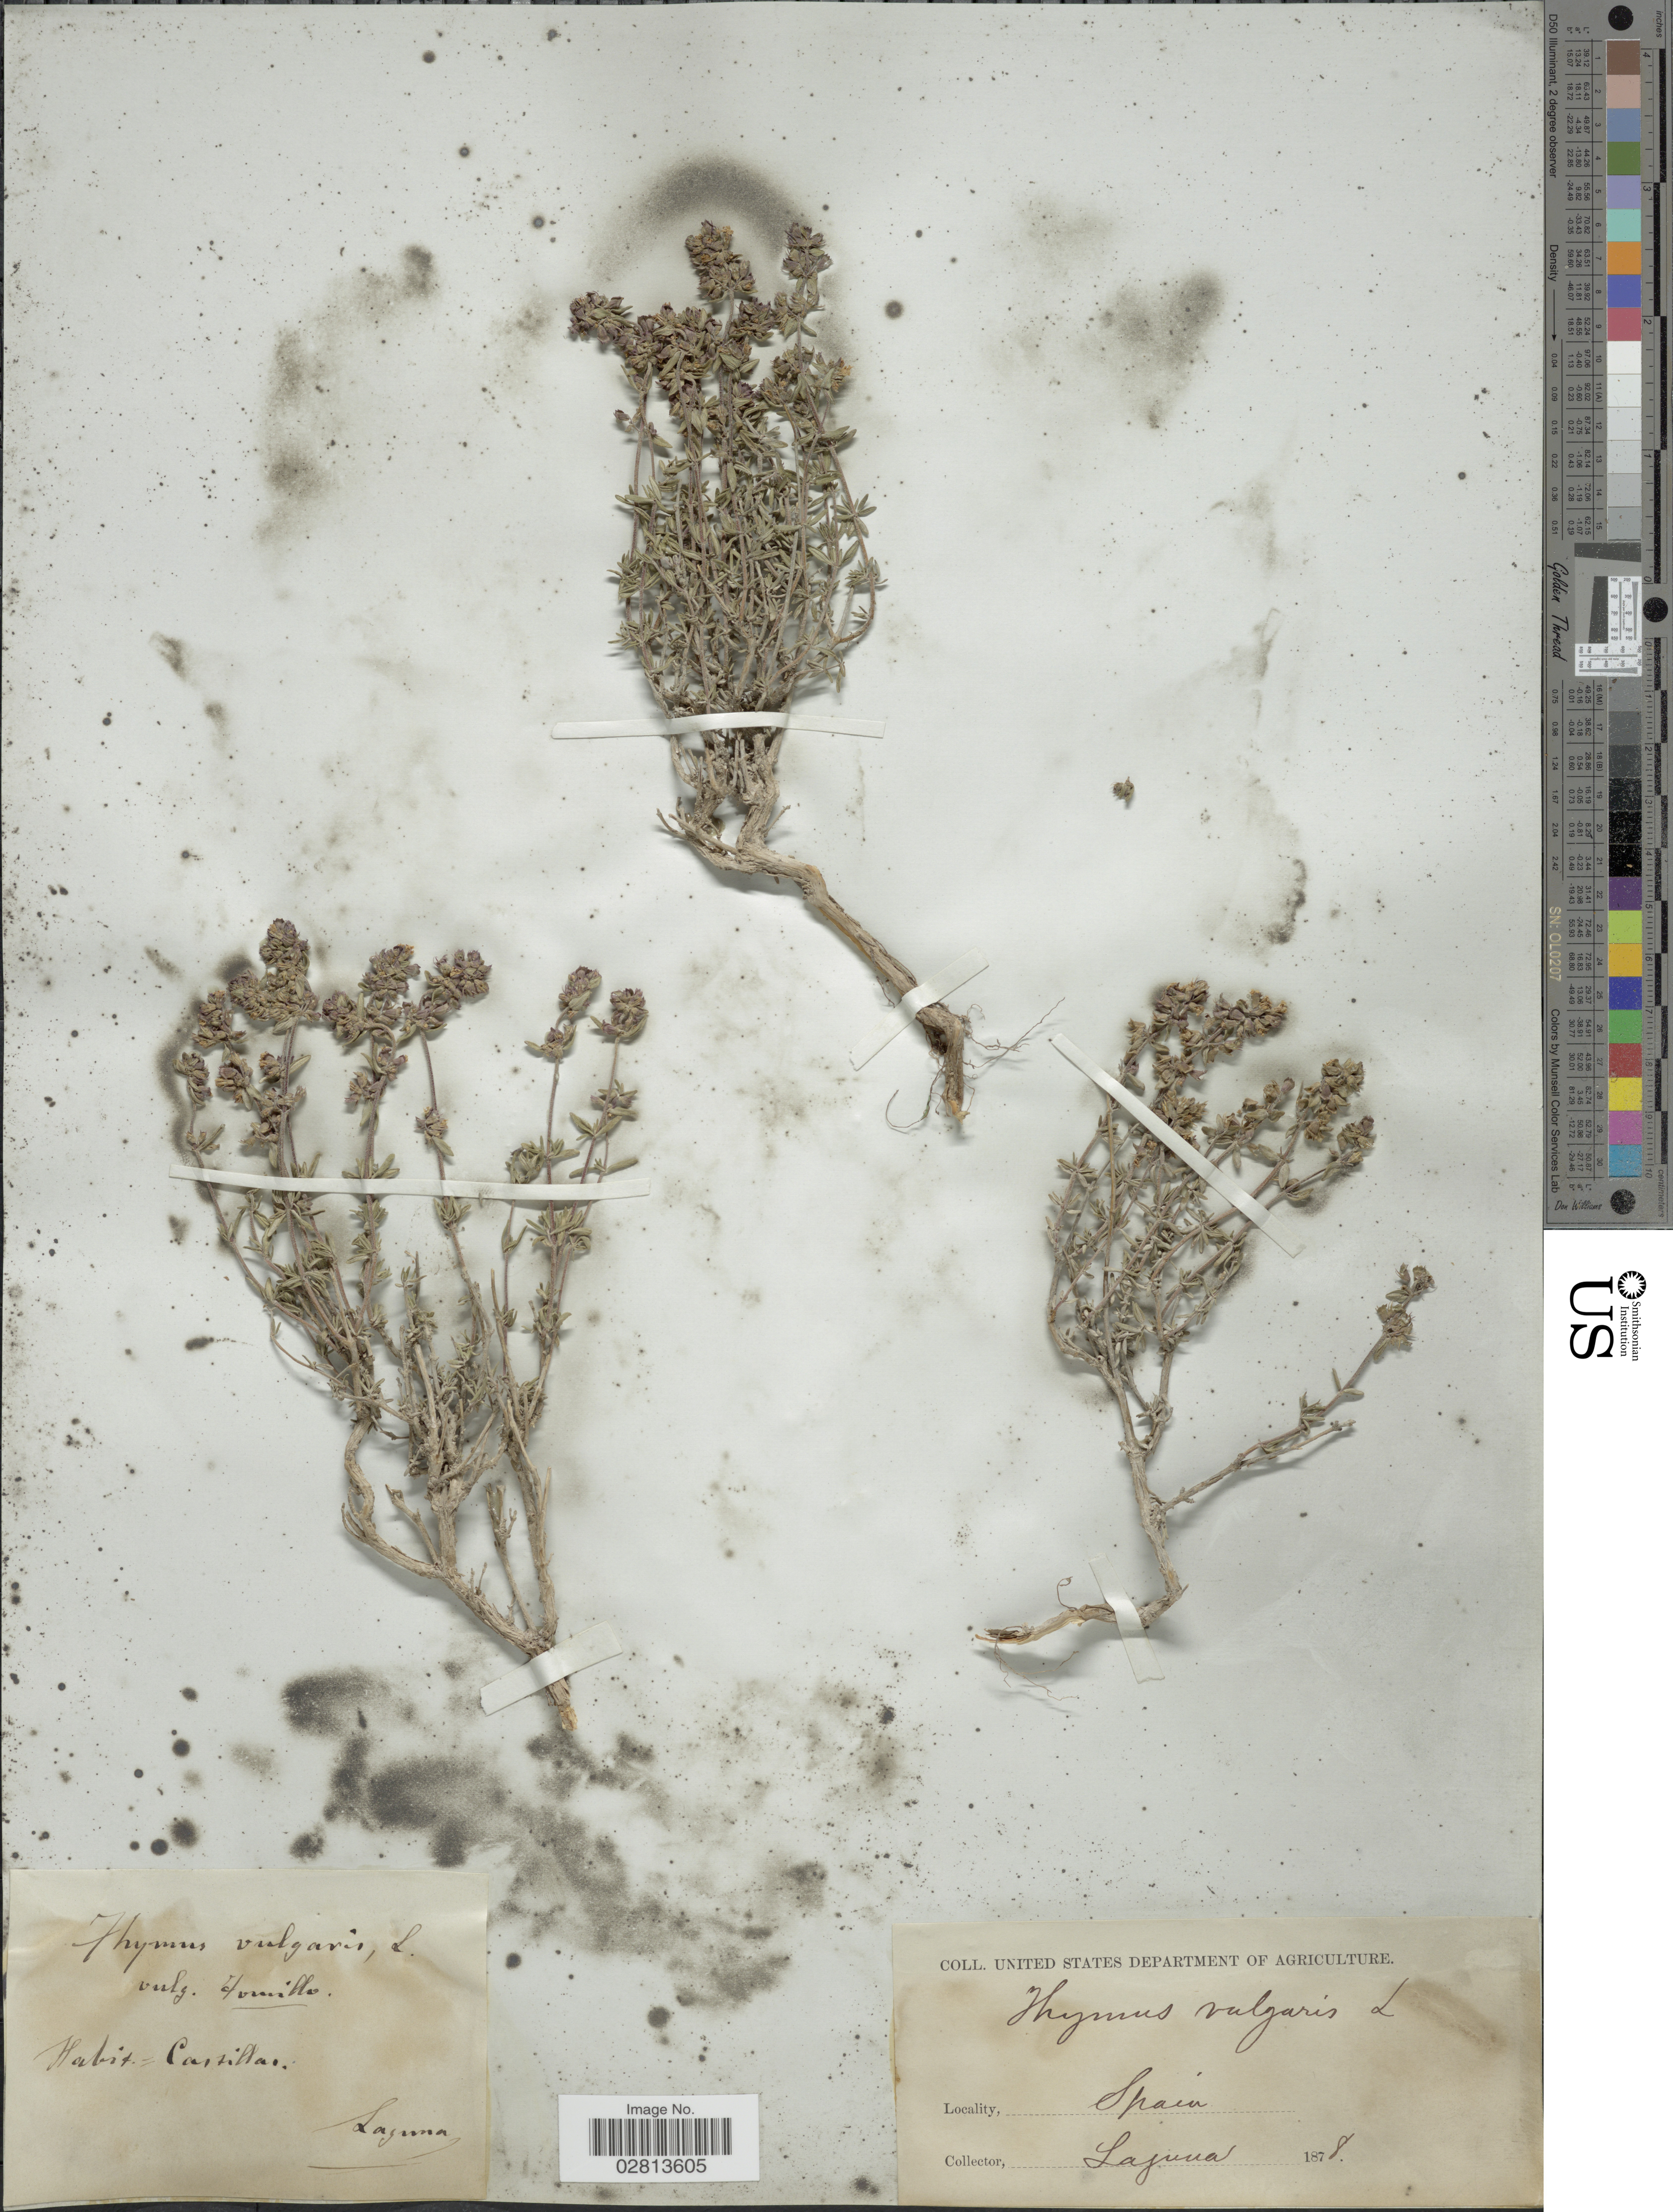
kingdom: Plantae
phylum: Tracheophyta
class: Magnoliopsida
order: Lamiales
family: Lamiaceae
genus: Thymus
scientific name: Thymus vulgaris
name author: L.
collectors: -. Laguna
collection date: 1878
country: Spain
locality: Castillar.